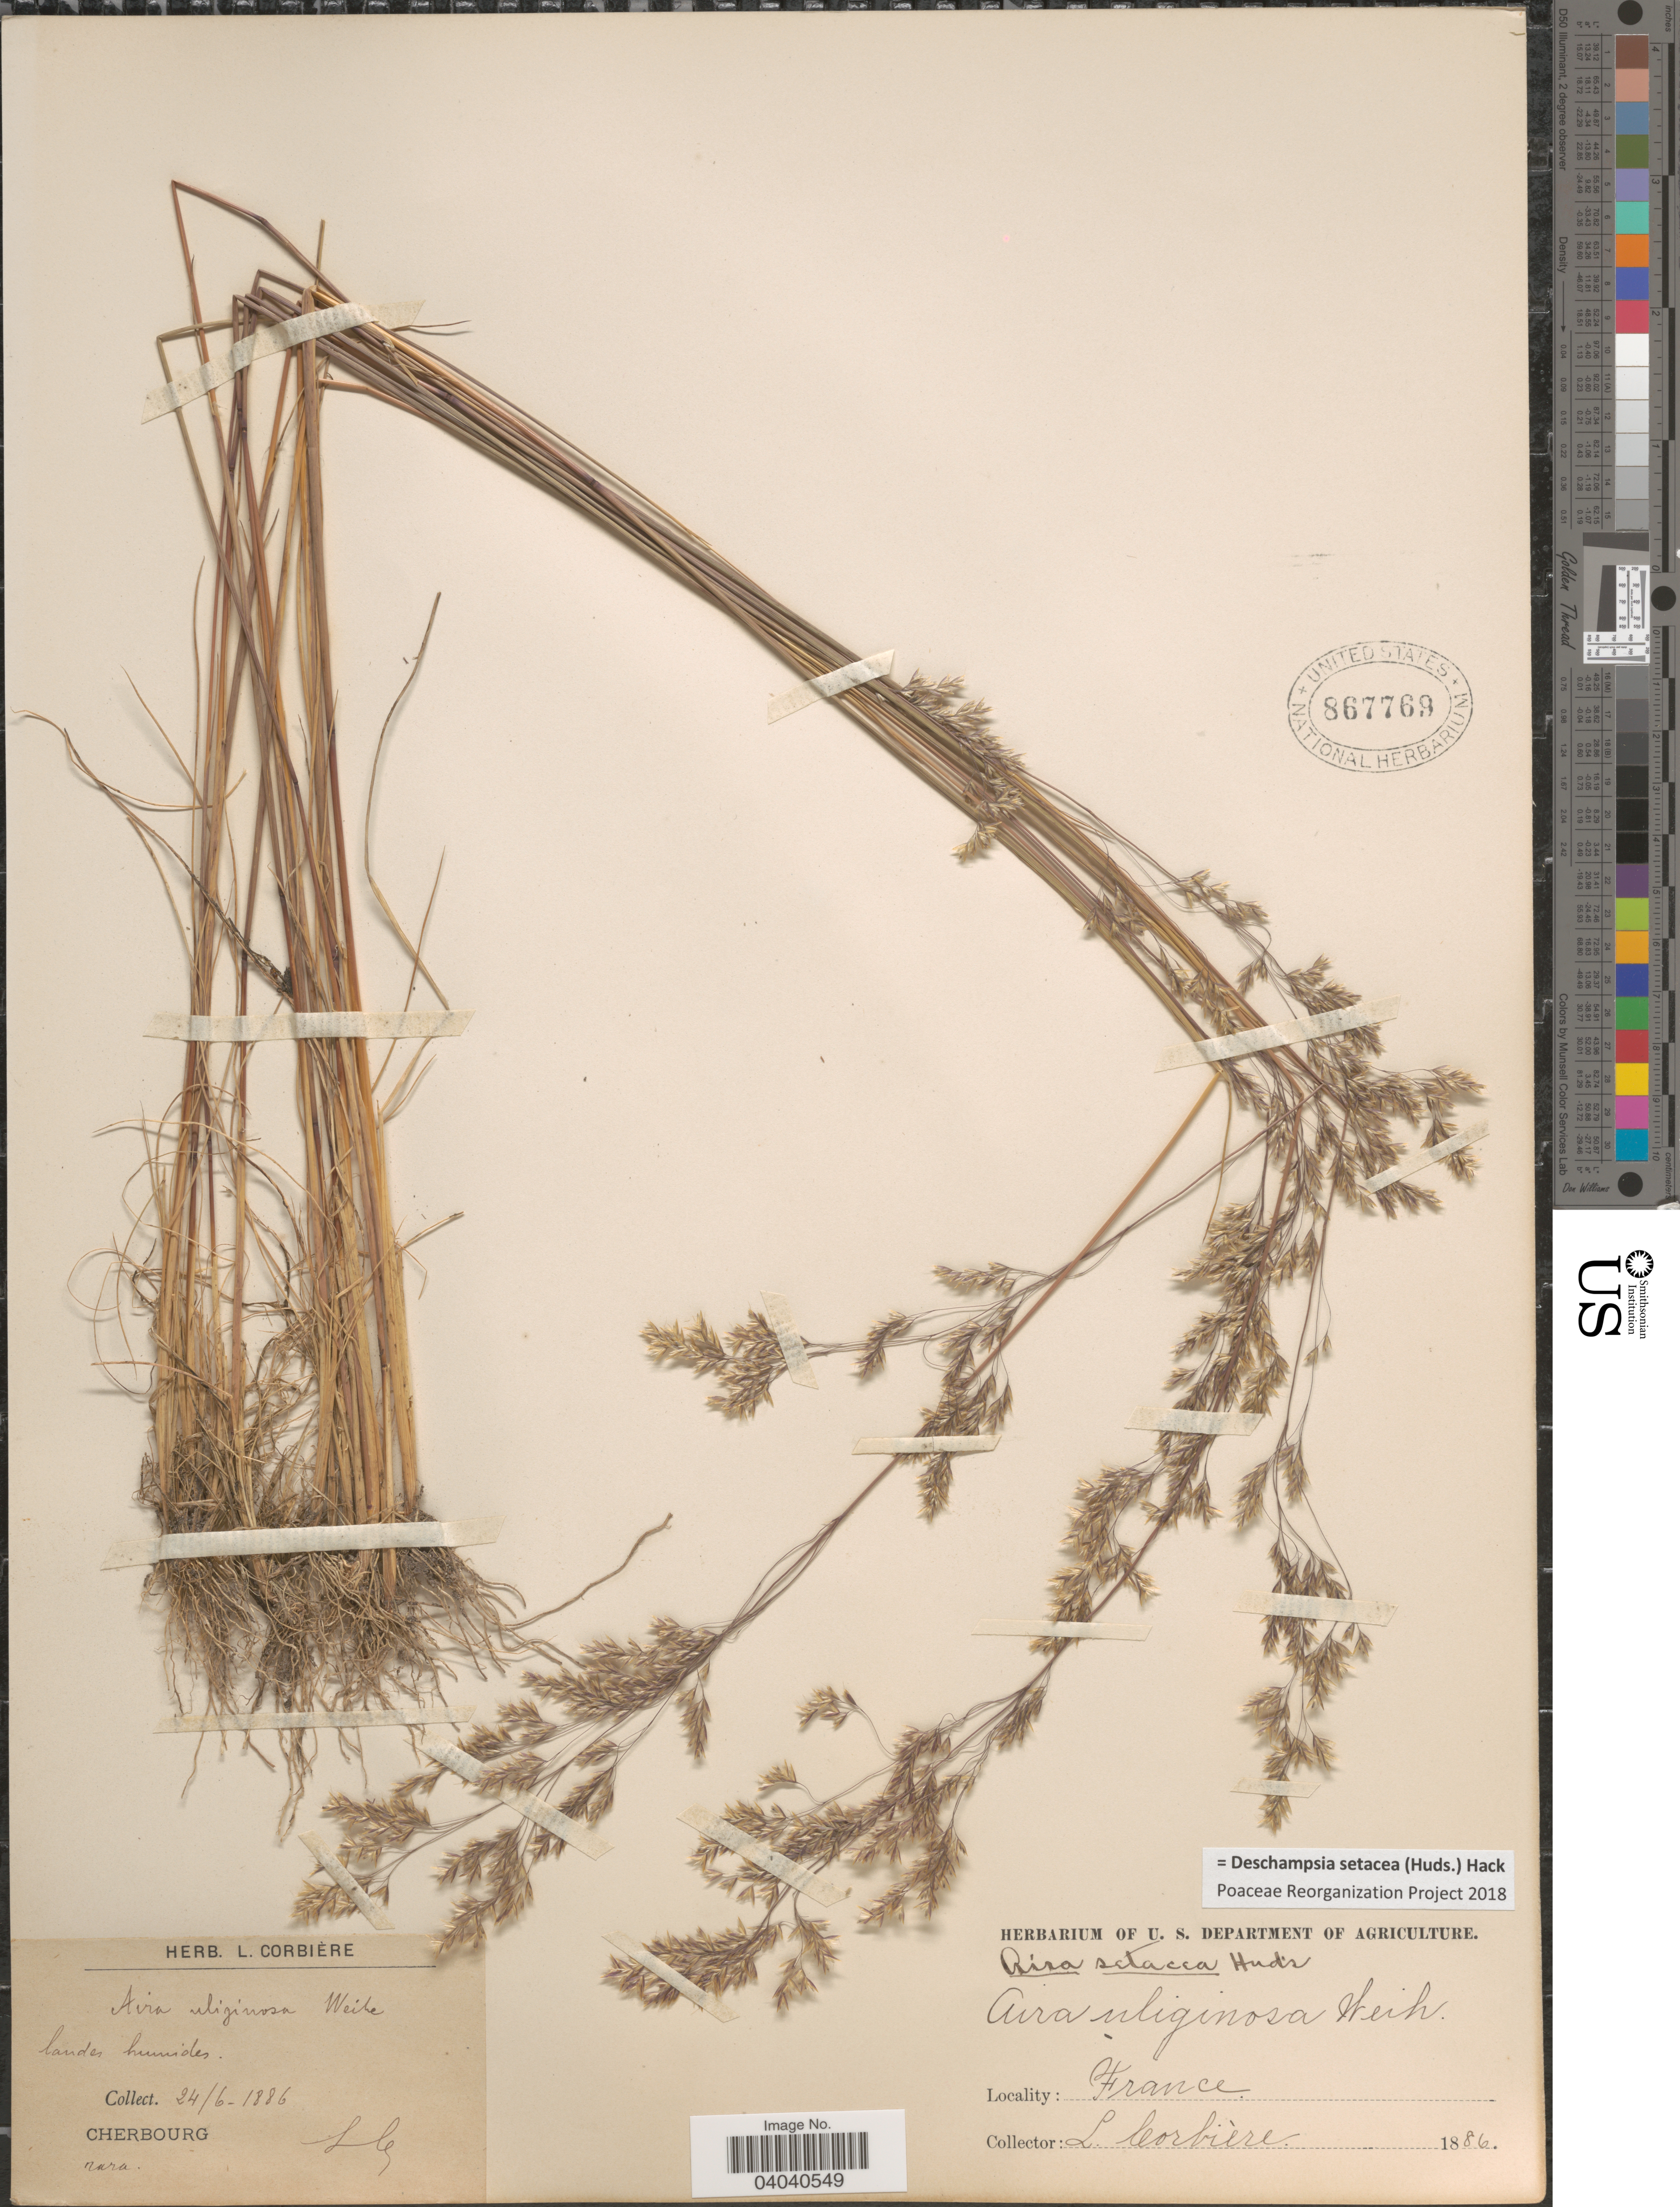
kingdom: Plantae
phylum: Tracheophyta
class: Liliopsida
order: Poales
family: Poaceae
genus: Deschampsia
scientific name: Deschampsia setacea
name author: (Huds.) Hack.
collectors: L. Corbière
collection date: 1886-06-24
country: France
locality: Cherbourg.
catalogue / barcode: US 867769